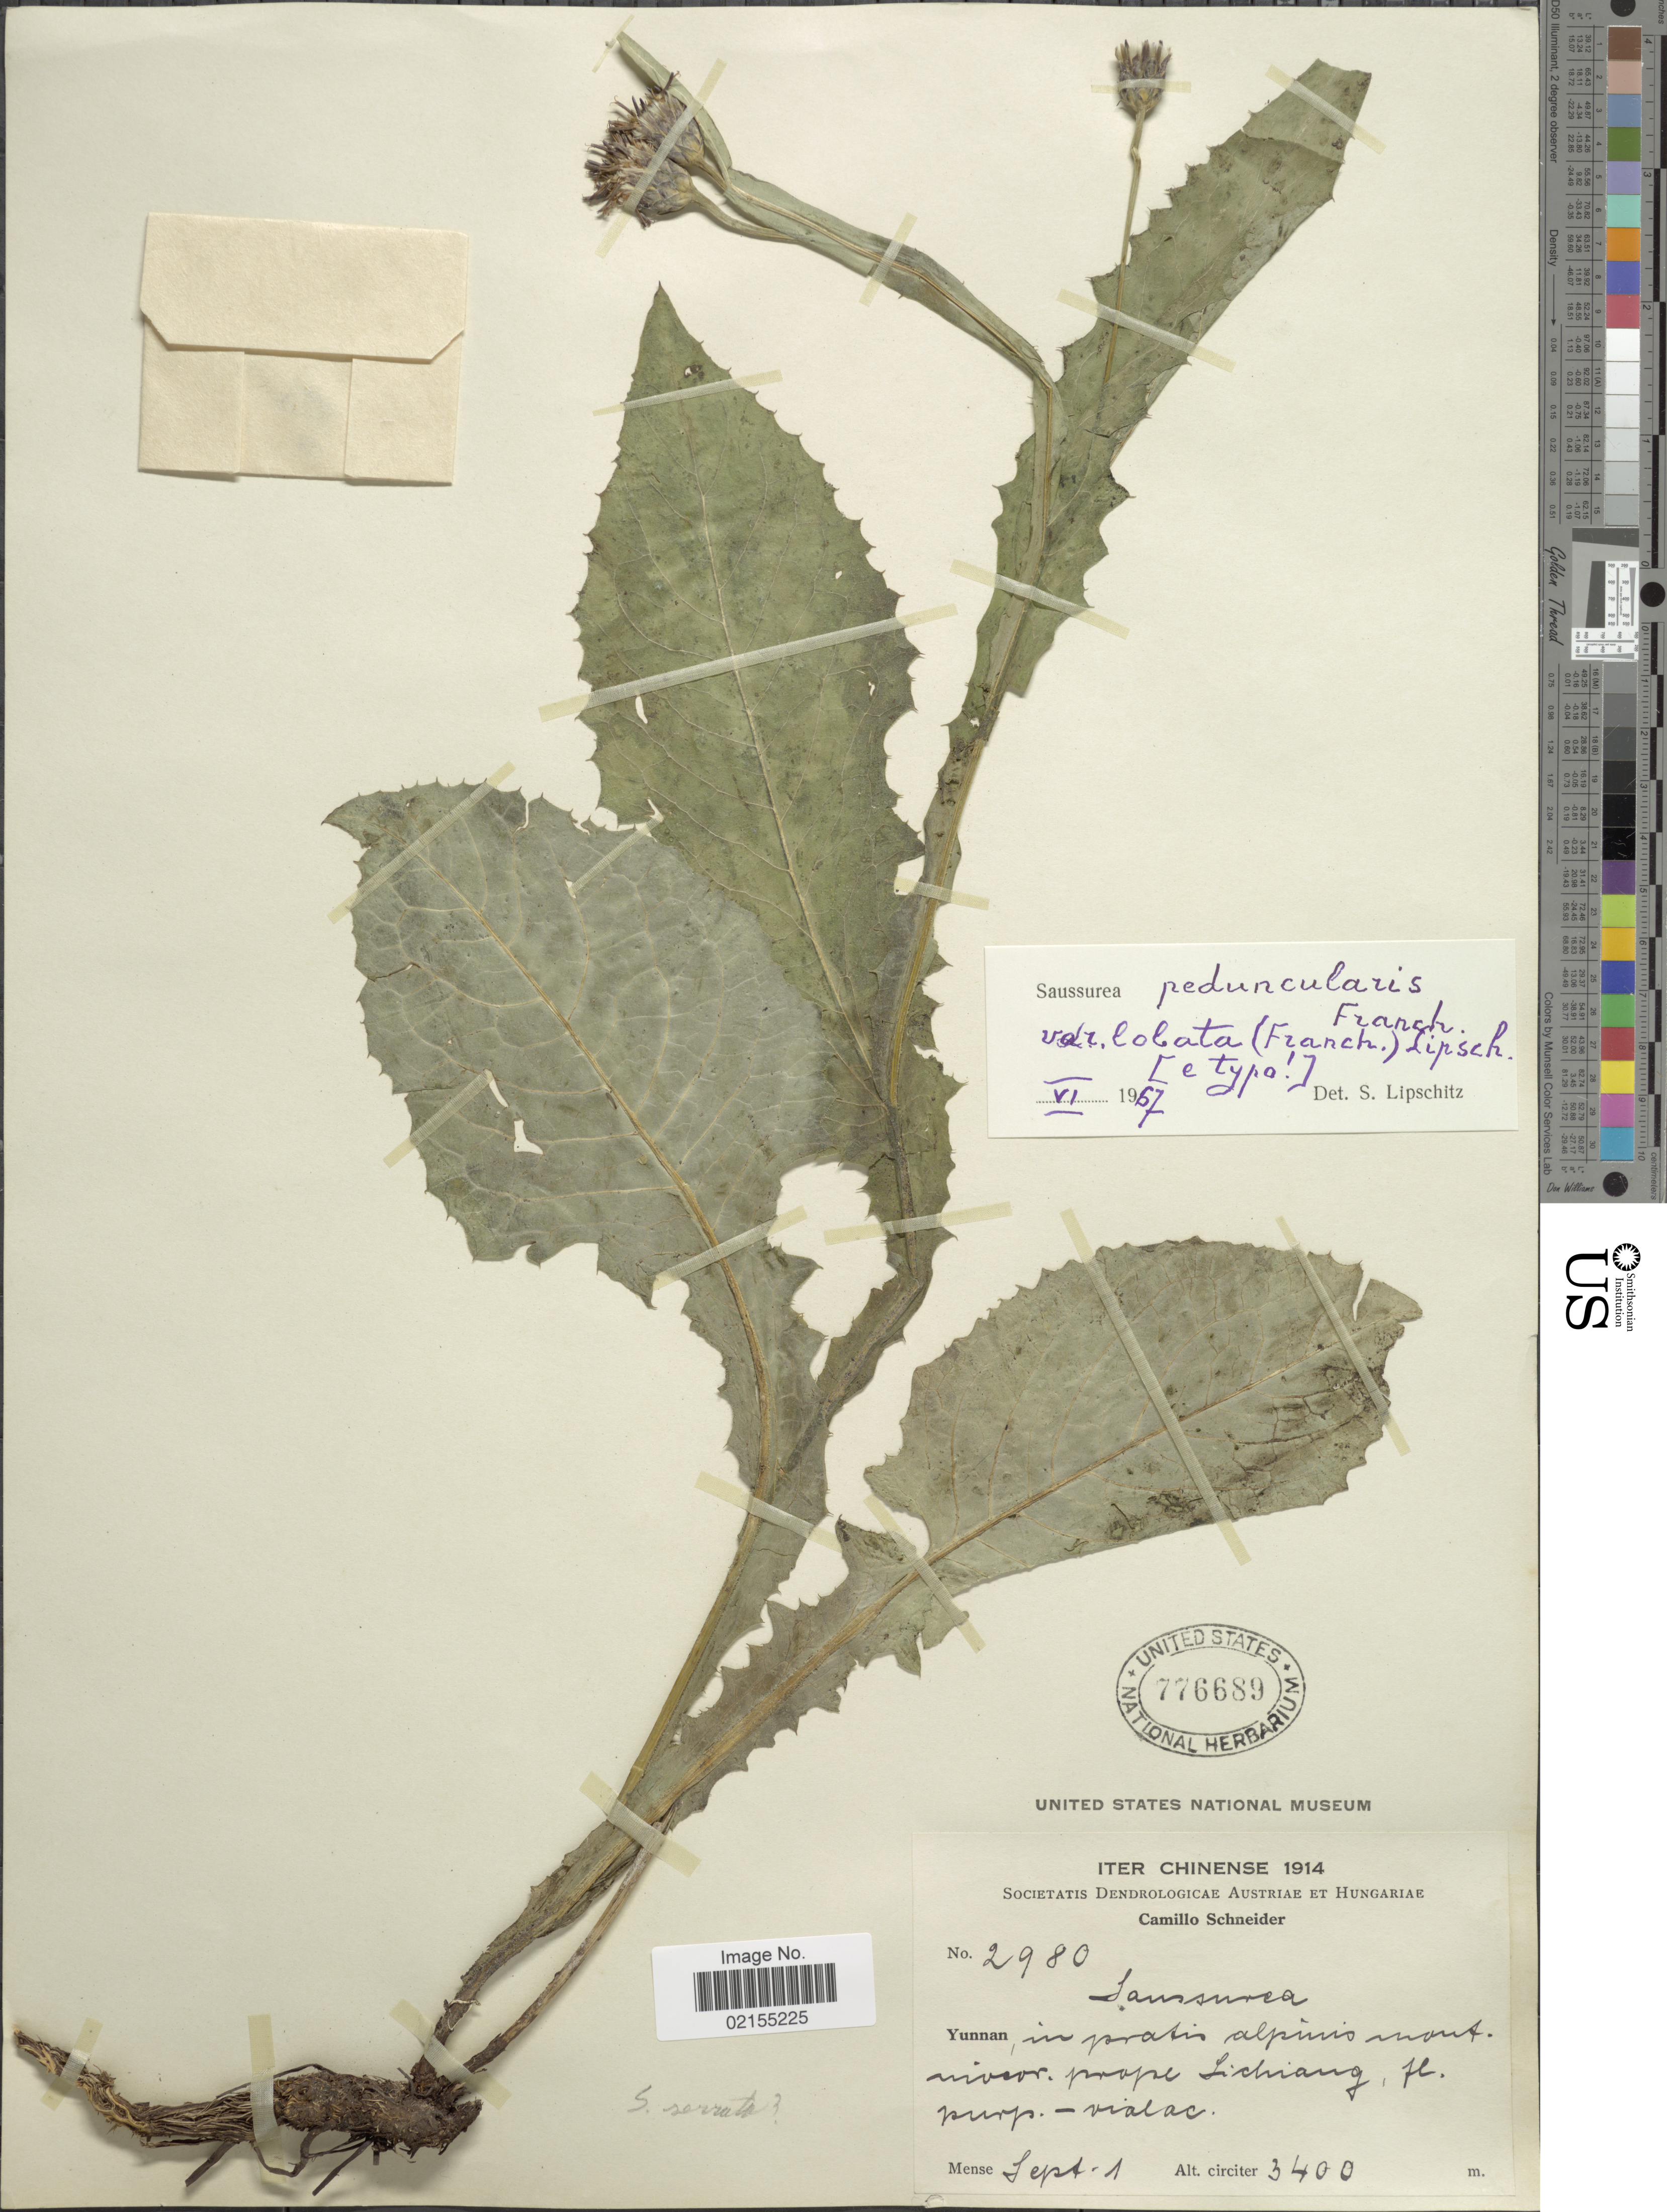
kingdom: Plantae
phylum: Tracheophyta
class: Magnoliopsida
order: Asterales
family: Asteraceae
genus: Saussurea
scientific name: Saussurea peduncularis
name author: Franch.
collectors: C. K. Schneider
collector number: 2980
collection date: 1914-09-01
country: China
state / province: Yunnan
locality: Iter Chinense, Yunnan, in pratis alpinis mont. niveor prope Lichiang, fl. purp. vialac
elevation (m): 3400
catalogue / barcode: US 776689